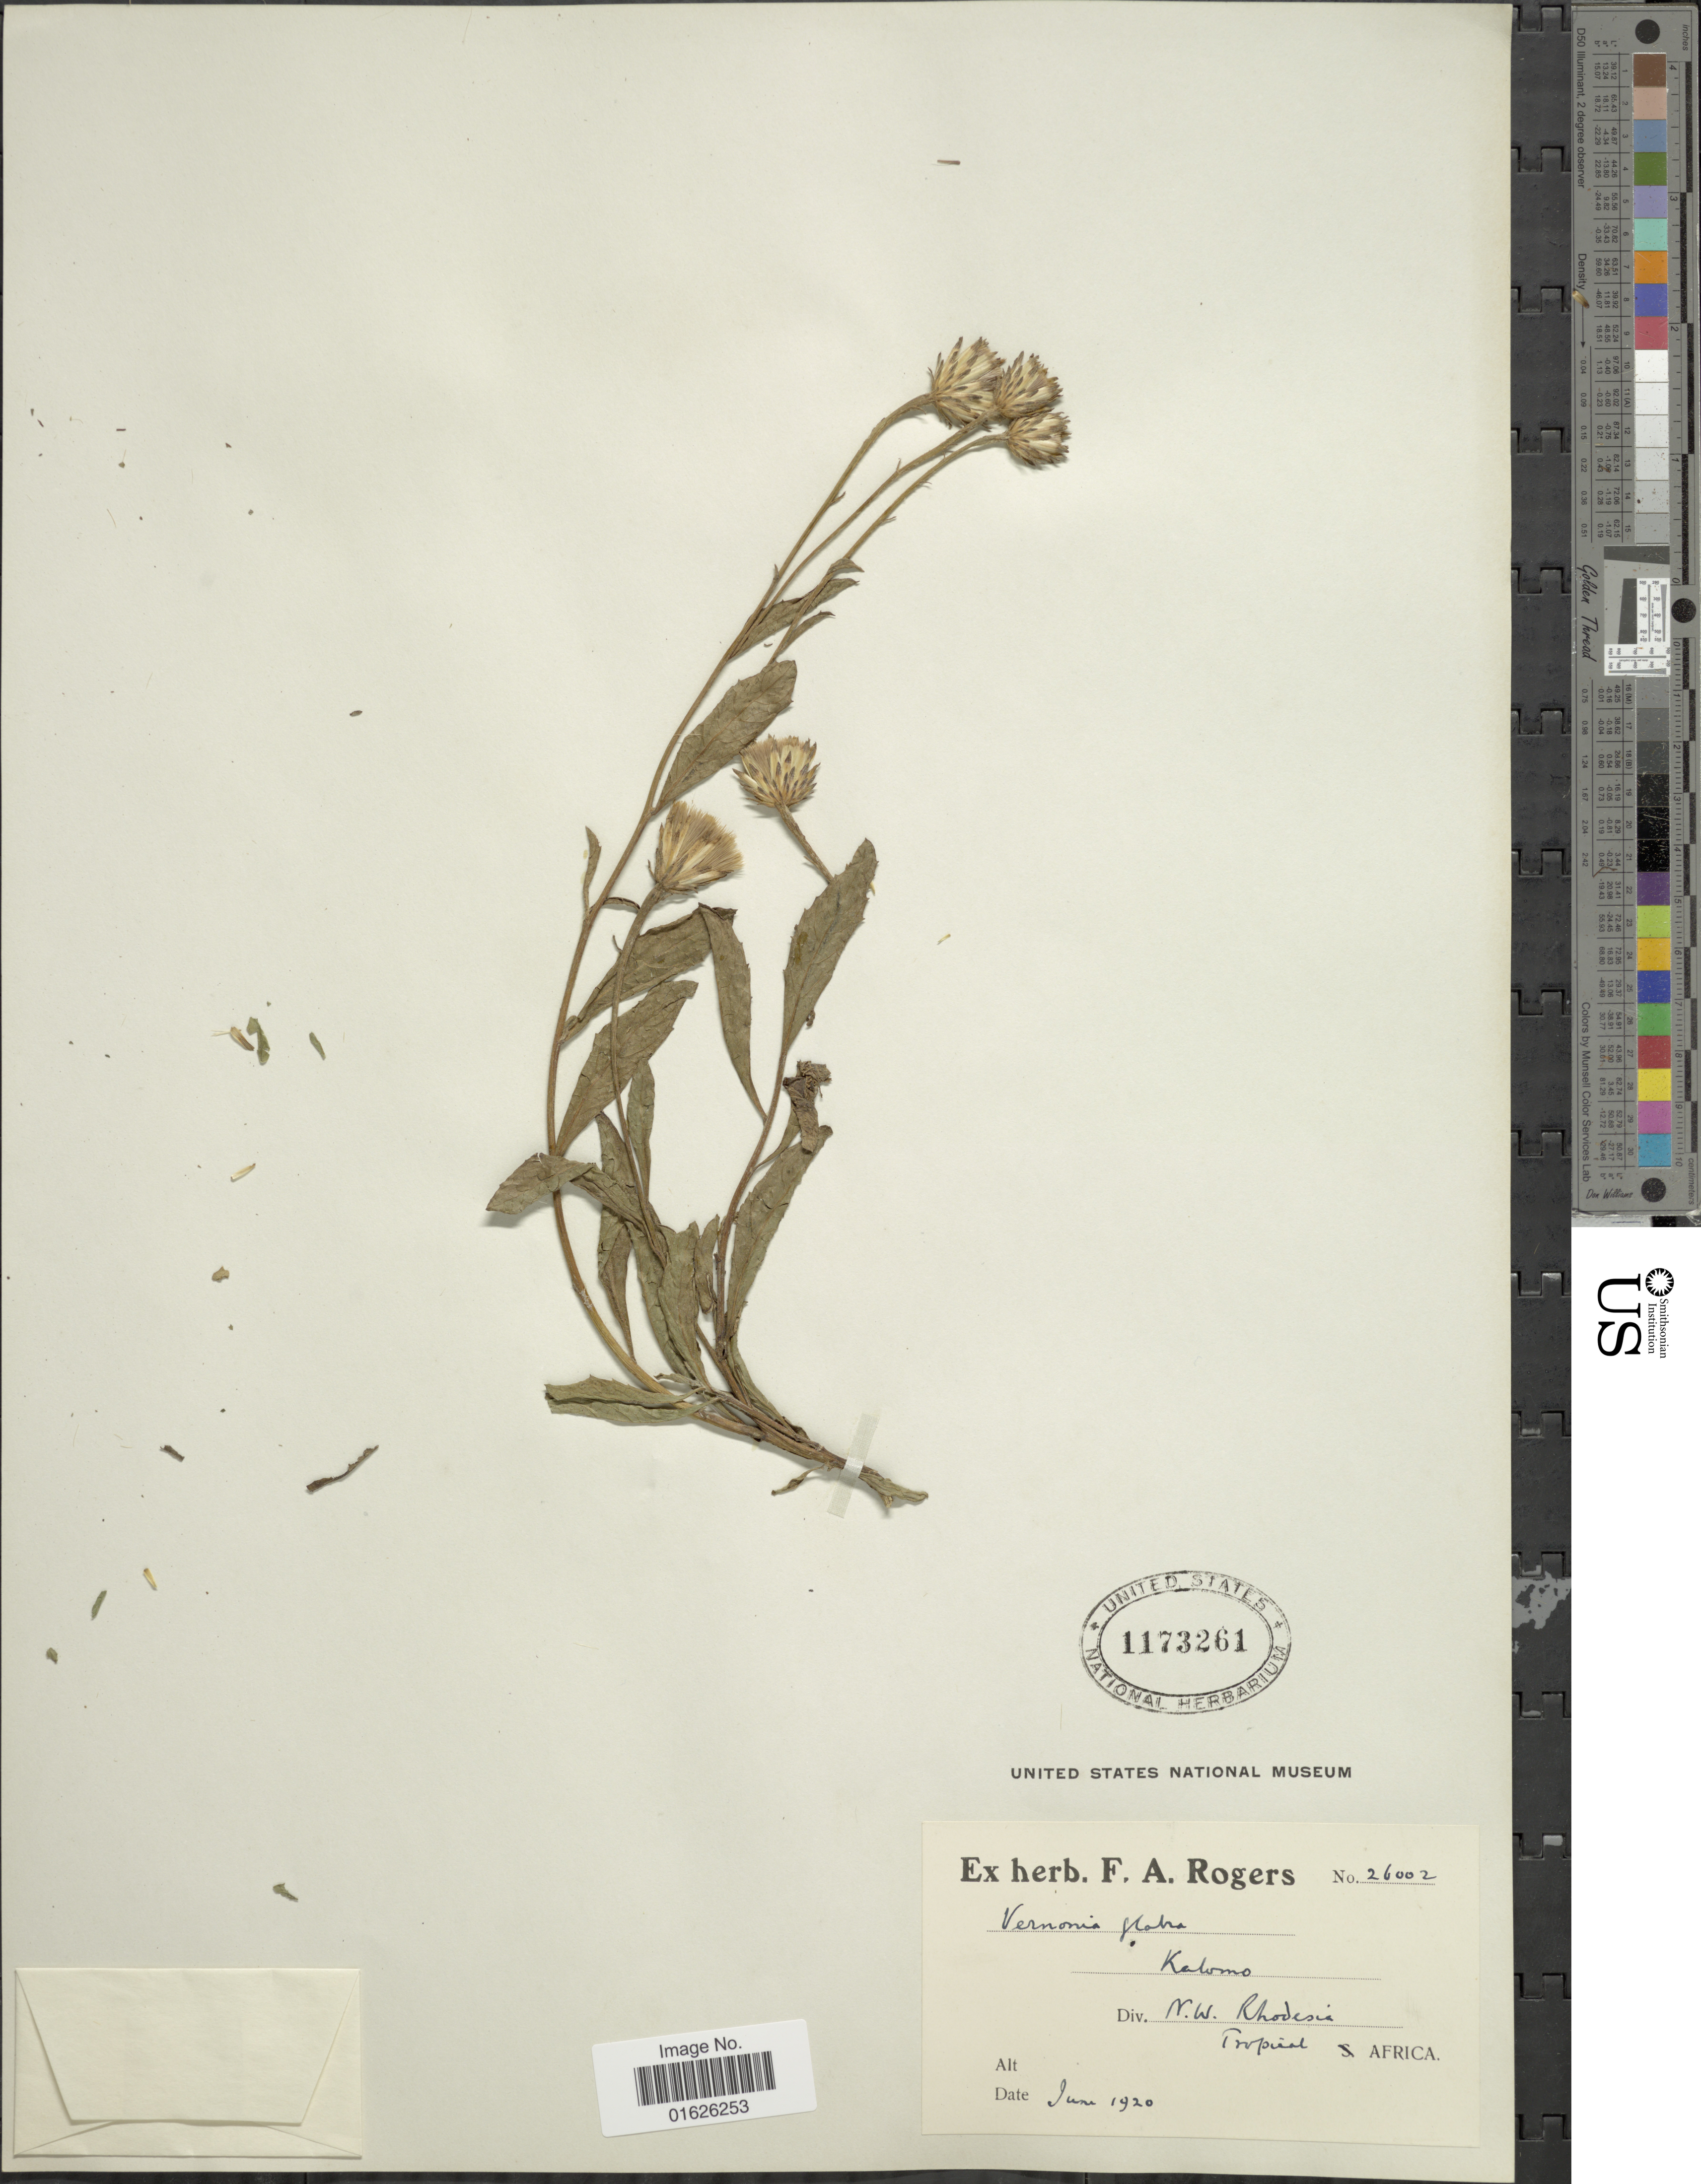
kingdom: Plantae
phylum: Tracheophyta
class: Magnoliopsida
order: Asterales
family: Asteraceae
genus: Linzia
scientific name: Linzia glabra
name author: Steetz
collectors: ex herb. F. A. Rogers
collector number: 26002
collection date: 1920-06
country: Zimbabwe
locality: N.W. Rhodesia, Tropical S. Africa.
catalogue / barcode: US 1173261